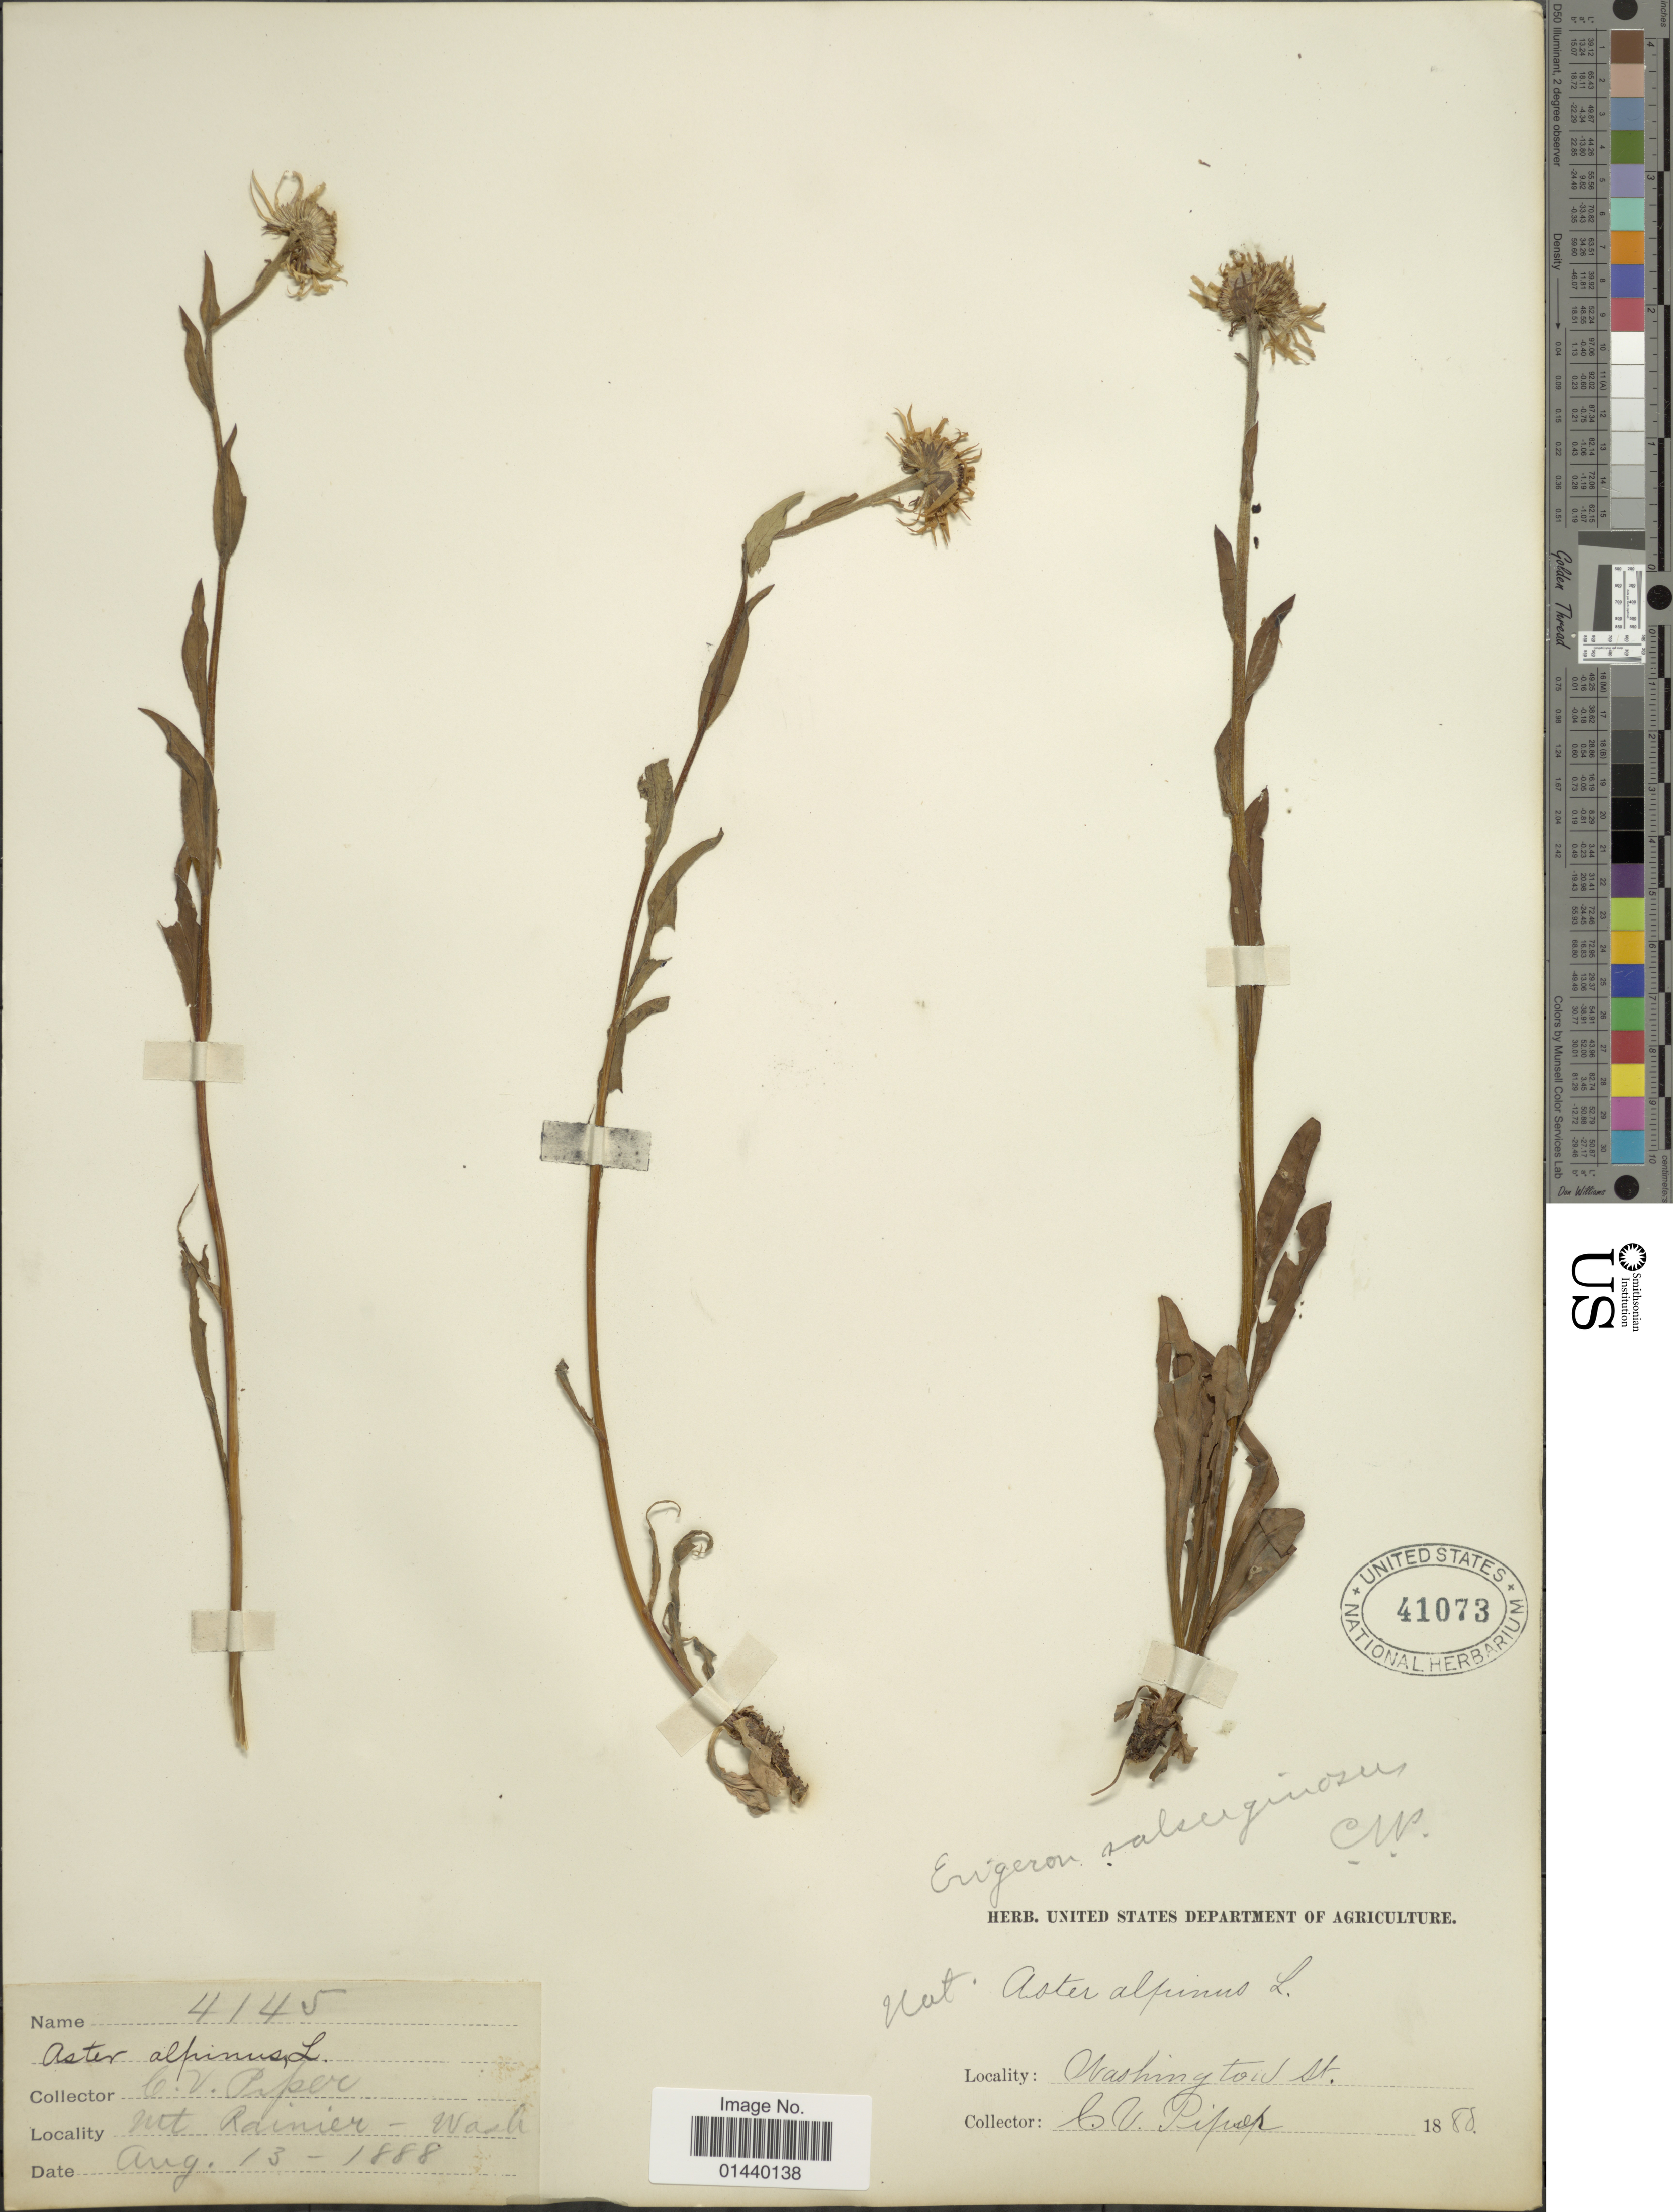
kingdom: Plantae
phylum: Tracheophyta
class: Magnoliopsida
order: Asterales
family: Asteraceae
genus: Erigeron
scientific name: Erigeron salsuginosus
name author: (Richardson ex R. Br.) A. Gray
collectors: C. V. Piper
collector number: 4145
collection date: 1888-08-13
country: United States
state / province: Washington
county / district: Pierce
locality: Mt Rainier - Wash.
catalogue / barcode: US 41073